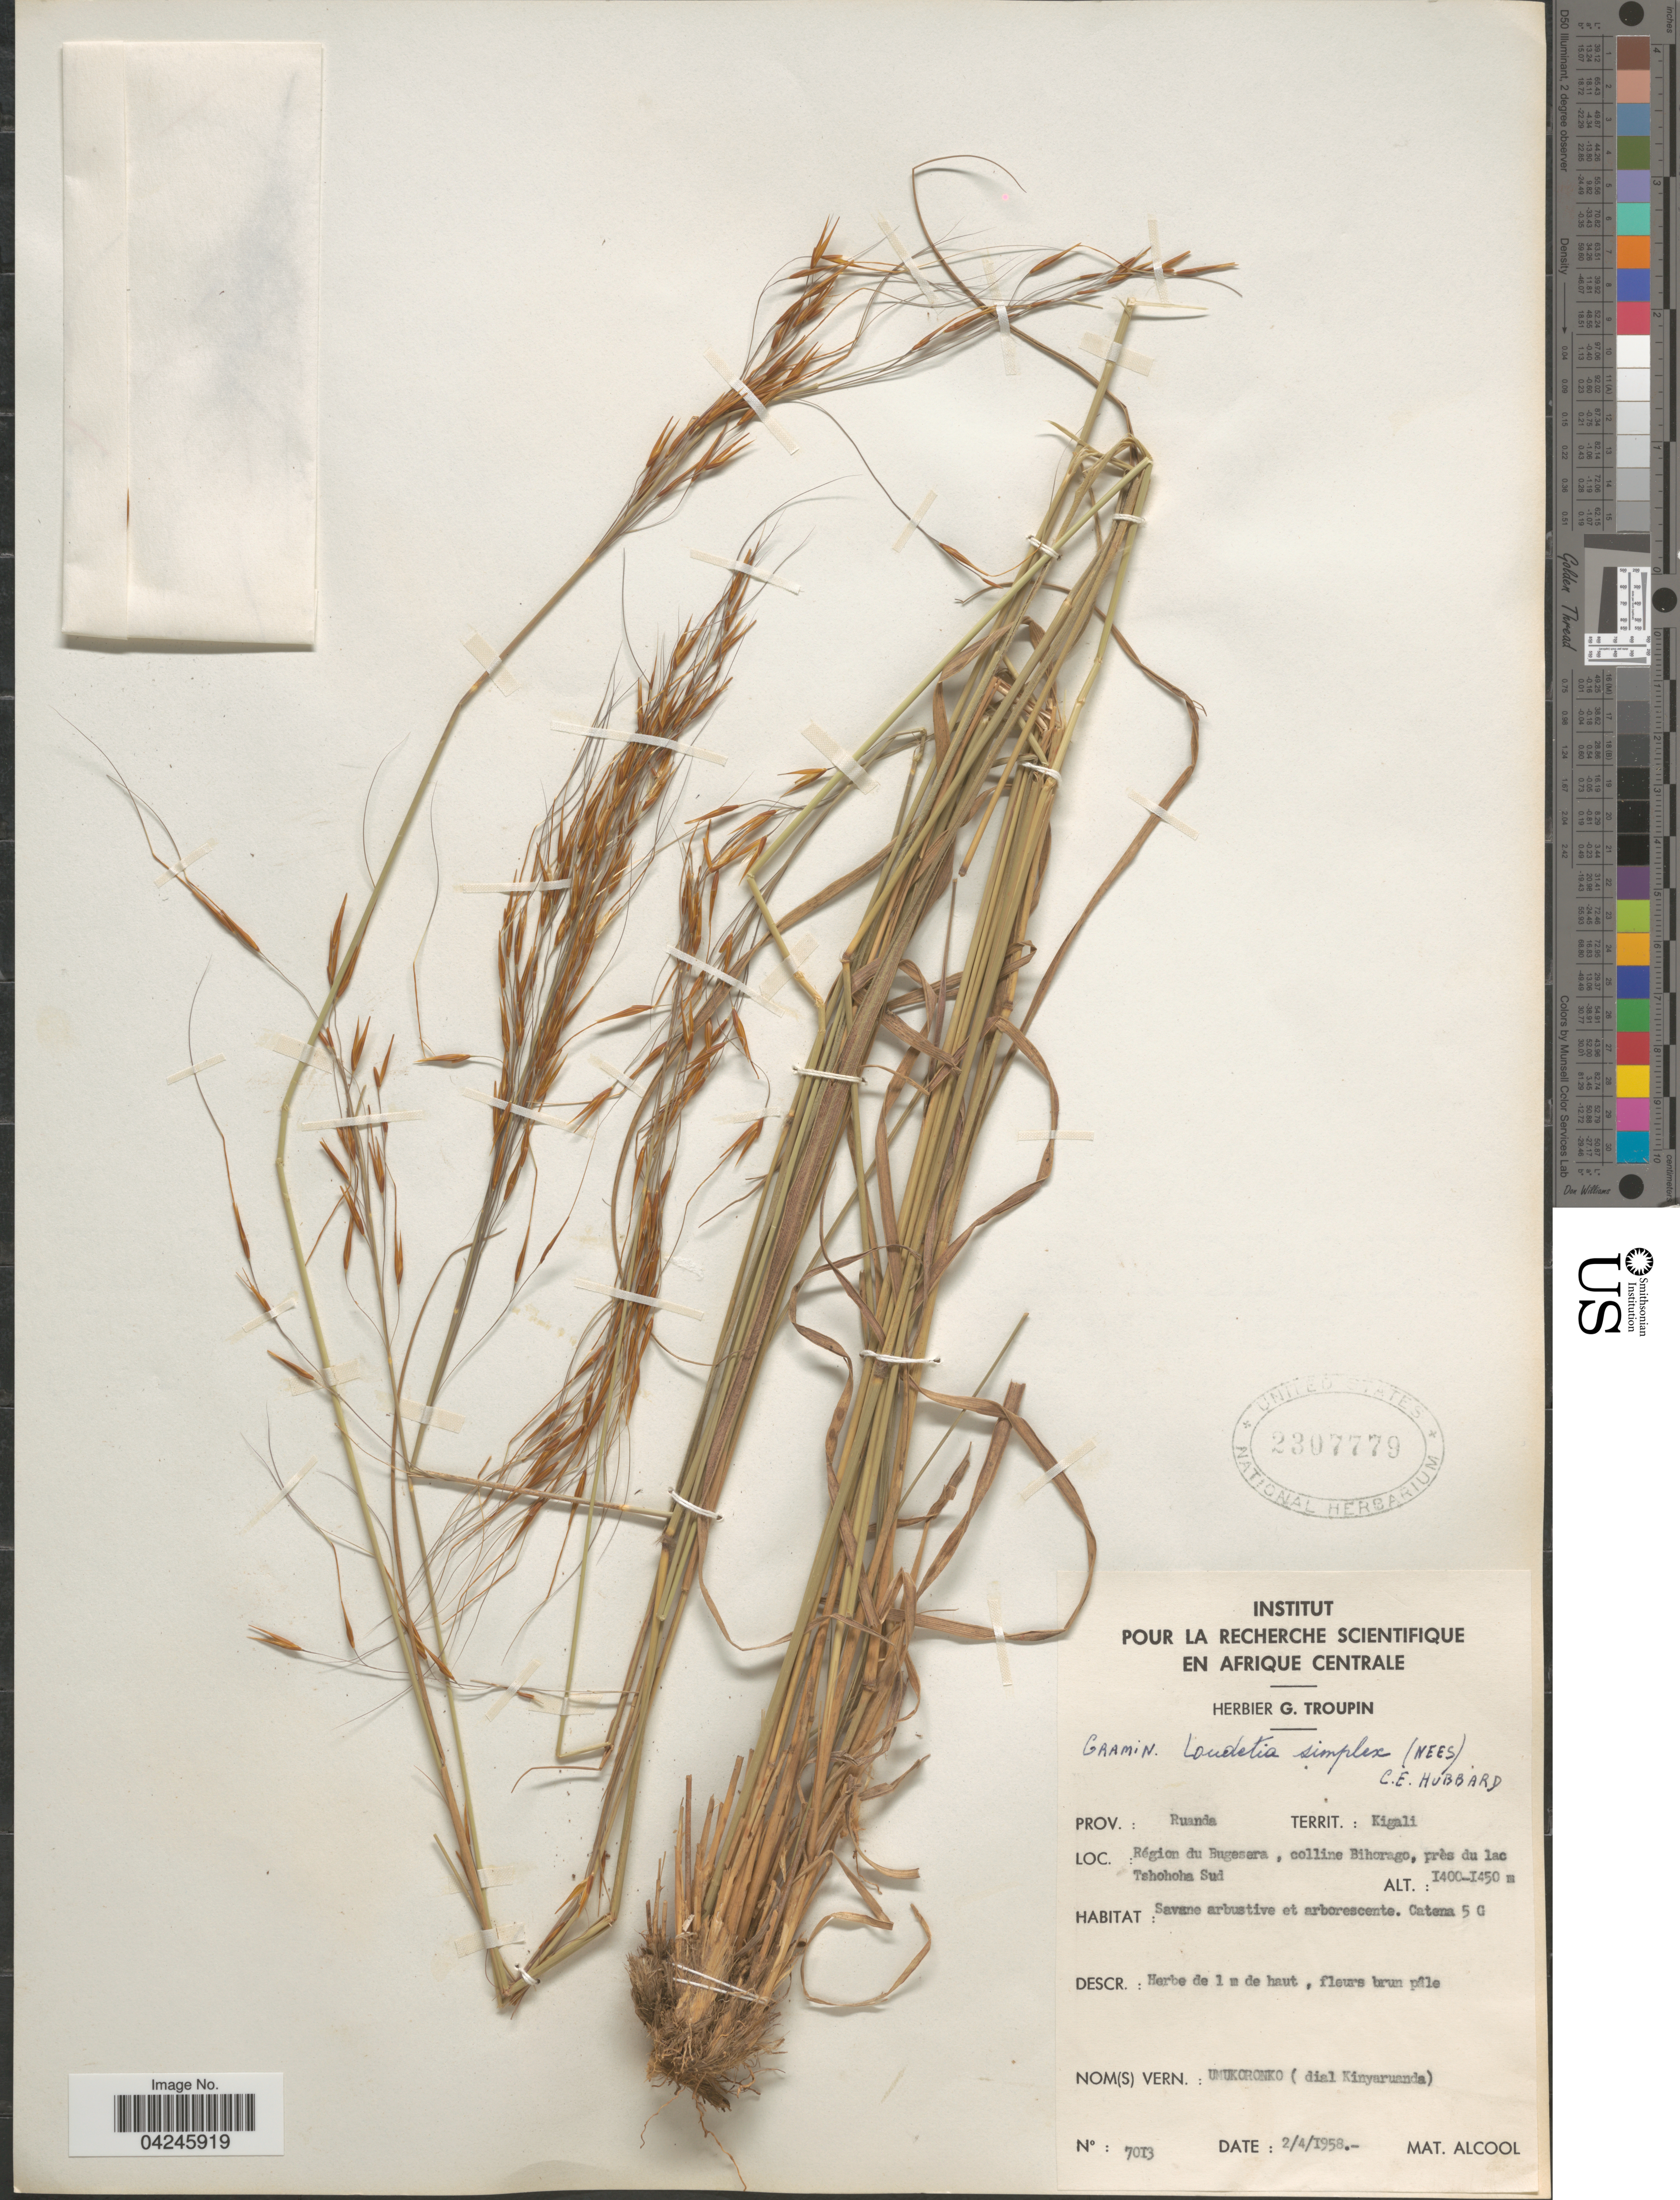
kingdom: Plantae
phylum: Tracheophyta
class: Liliopsida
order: Poales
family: Poaceae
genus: Loudetia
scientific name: Loudetia simplex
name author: (Nees) C.E. Hubb.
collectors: M. Alcool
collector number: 7013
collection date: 1958-04-02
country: Rwanda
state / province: Kigali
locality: Prov.: Ruanda. Territ.: Kigali. Région du Bugesera, colline Bihorago, près du lac Tshohoha Sud.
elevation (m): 1400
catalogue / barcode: US 2307779